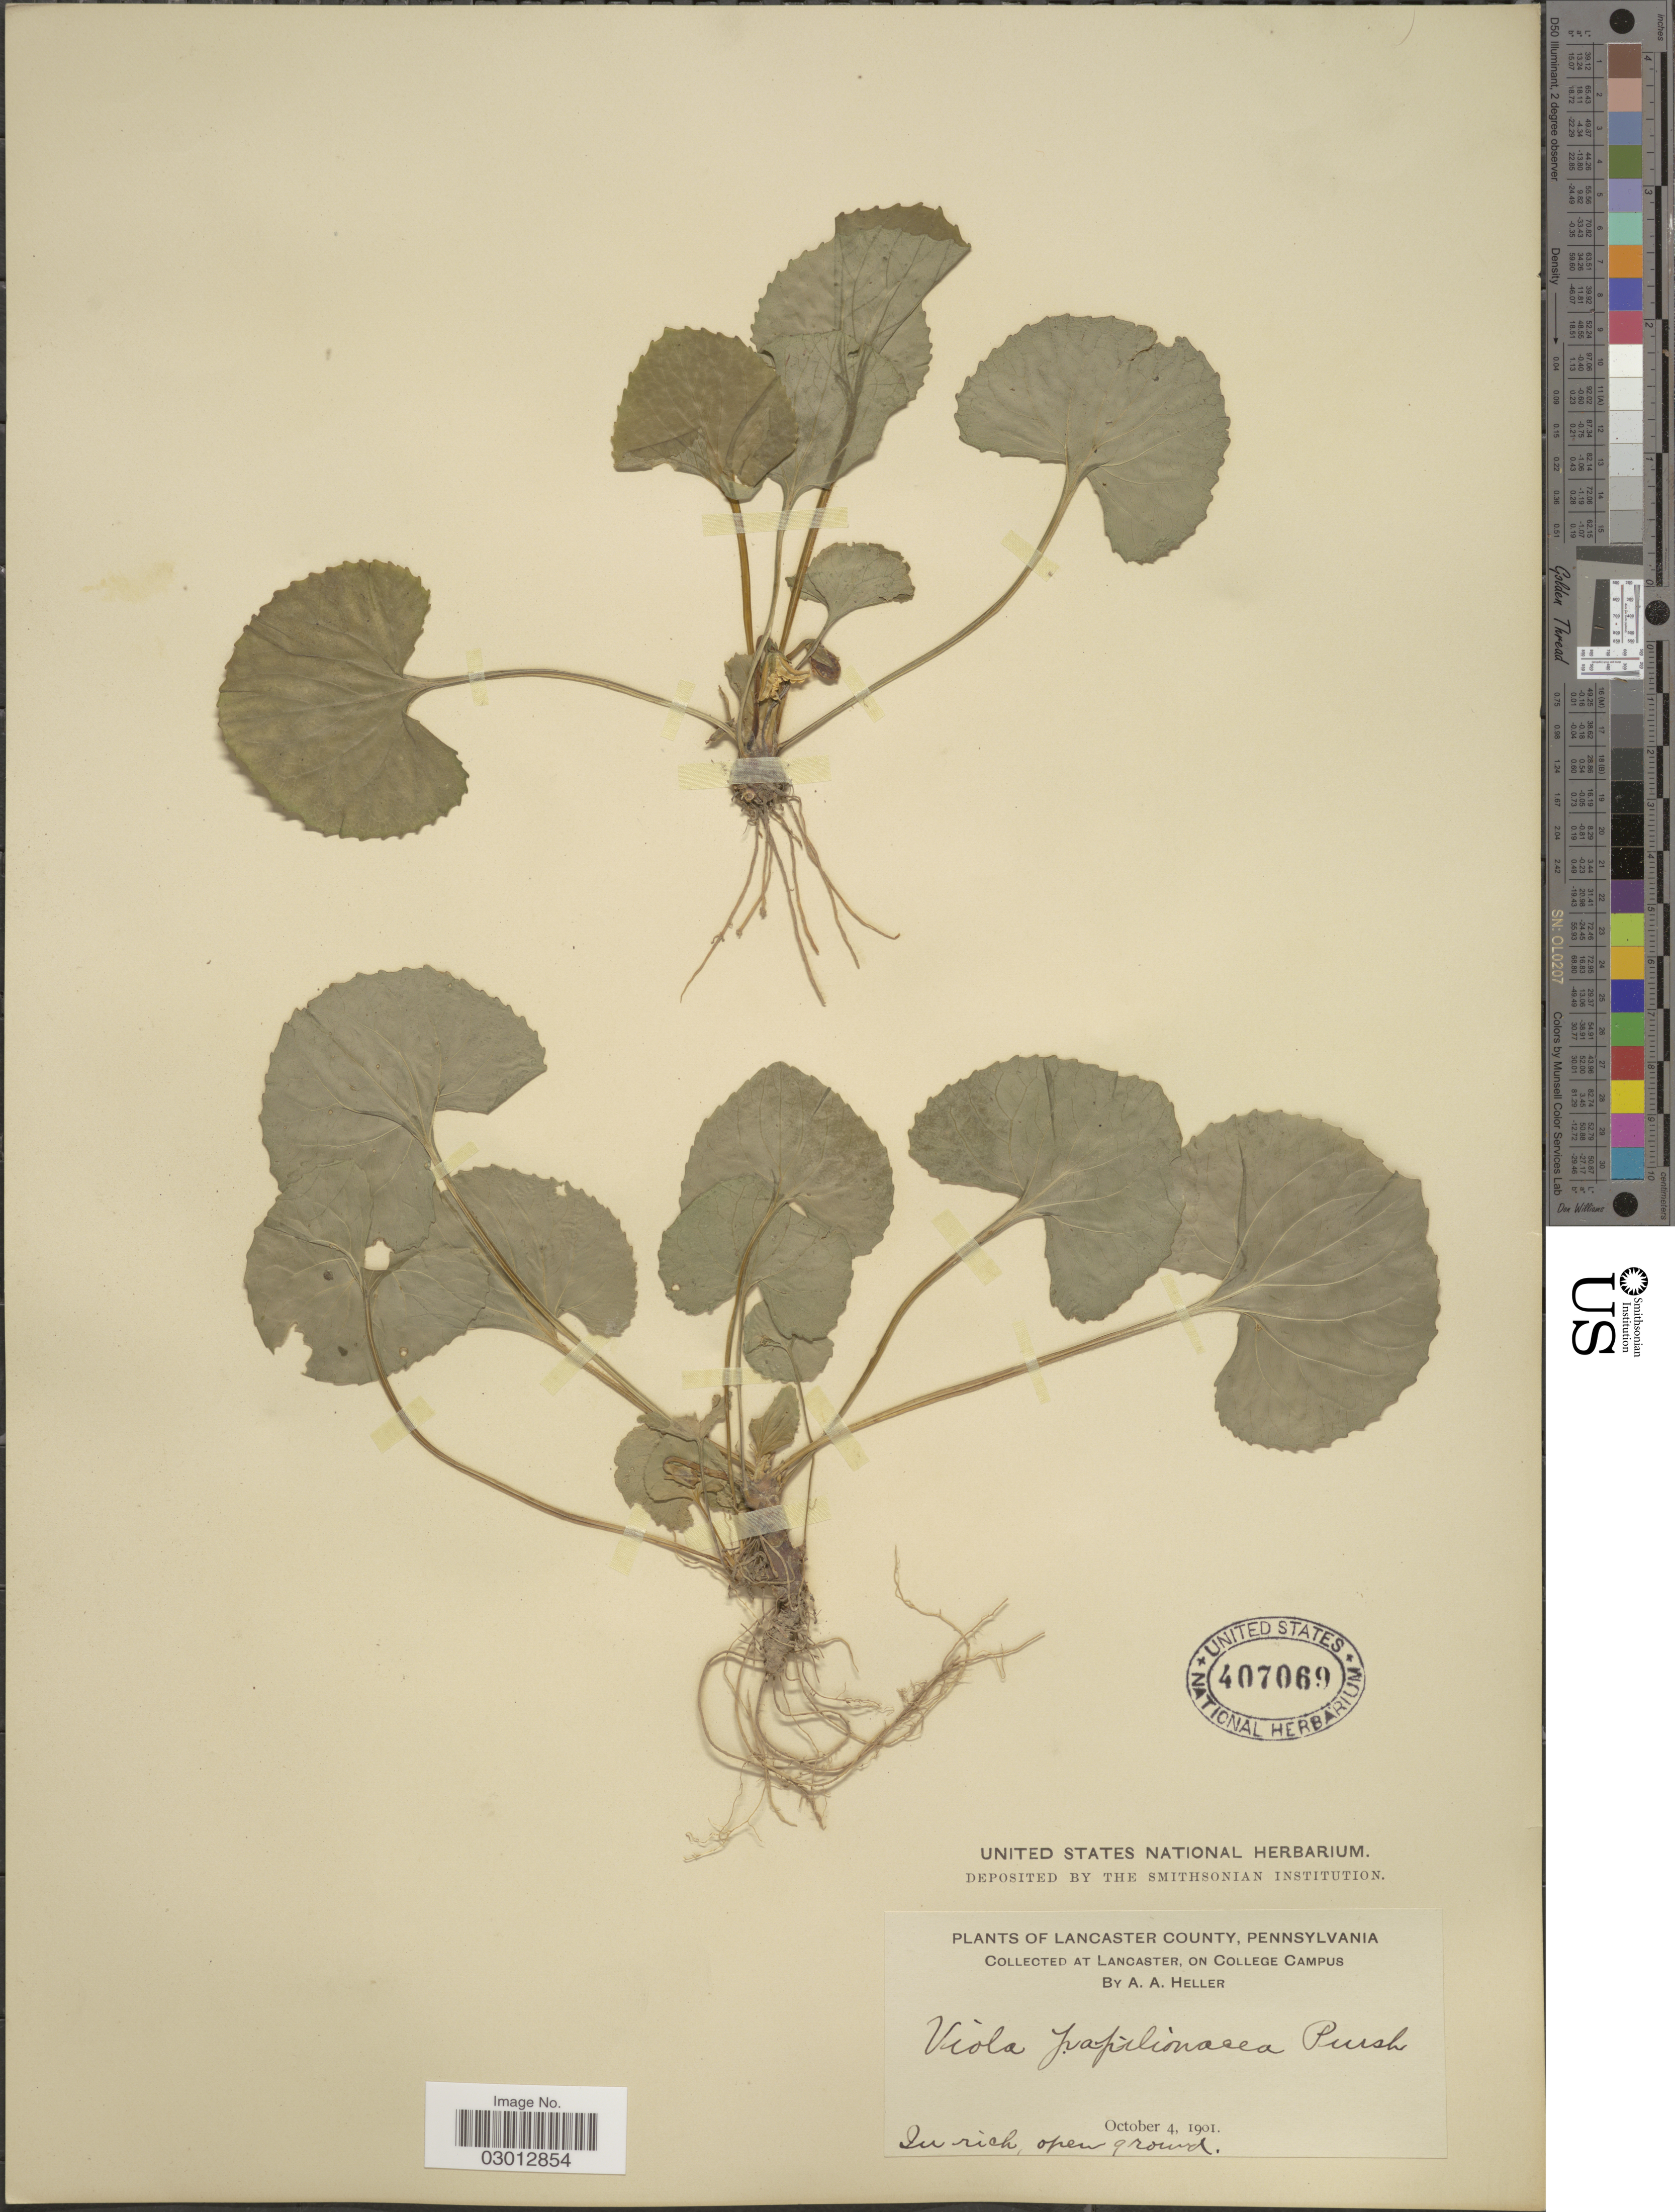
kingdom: Plantae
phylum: Tracheophyta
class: Magnoliopsida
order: Malpighiales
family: Violaceae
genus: Viola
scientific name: Viola papilionacea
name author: Pursh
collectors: A. A. Heller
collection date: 1901-10-04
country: United States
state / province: Pennsylvania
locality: Lancaster County. Lancaster, on College Campus.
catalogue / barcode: US 407069